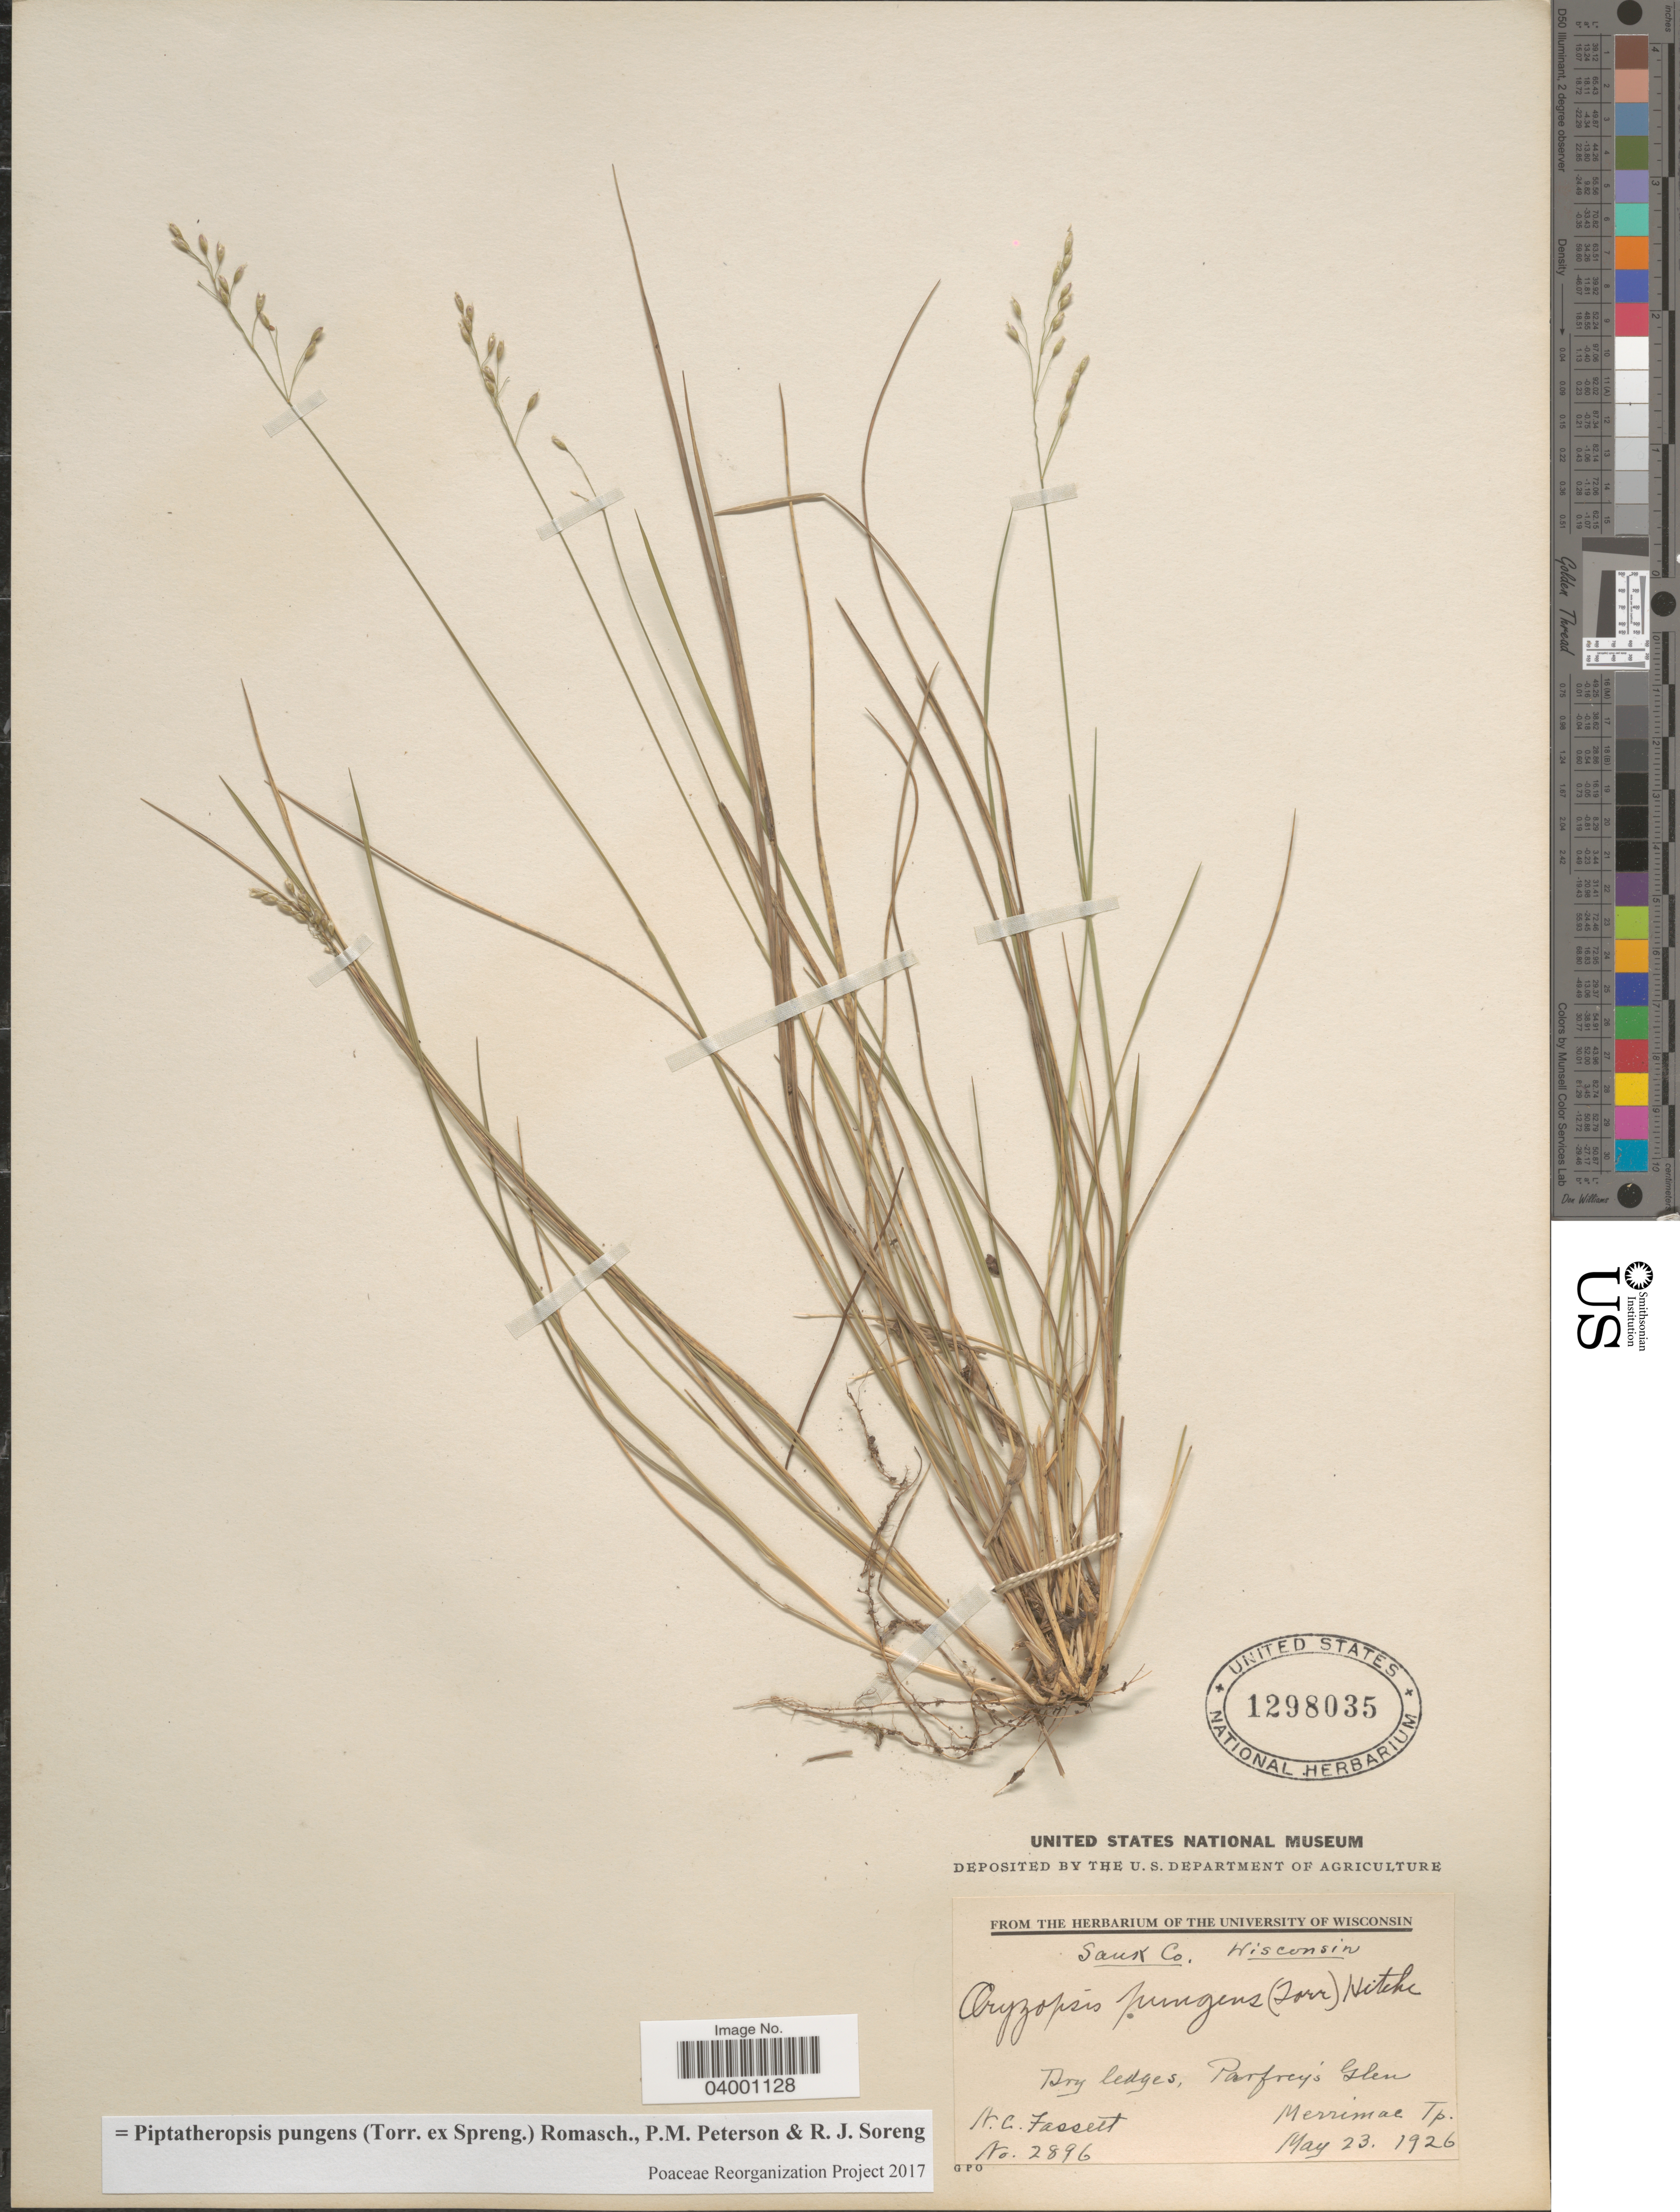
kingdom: Plantae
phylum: Tracheophyta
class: Liliopsida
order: Poales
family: Poaceae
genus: Piptatheropsis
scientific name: Piptatheropsis pungens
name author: (Torr. ex Spreng.) Romasch. et al.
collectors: N. C. Fassett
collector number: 2896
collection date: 1926-05-23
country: United States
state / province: Wisconsin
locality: Sauk Co. Parfrey's Glen. Merrimac Tp.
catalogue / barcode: US 1298035